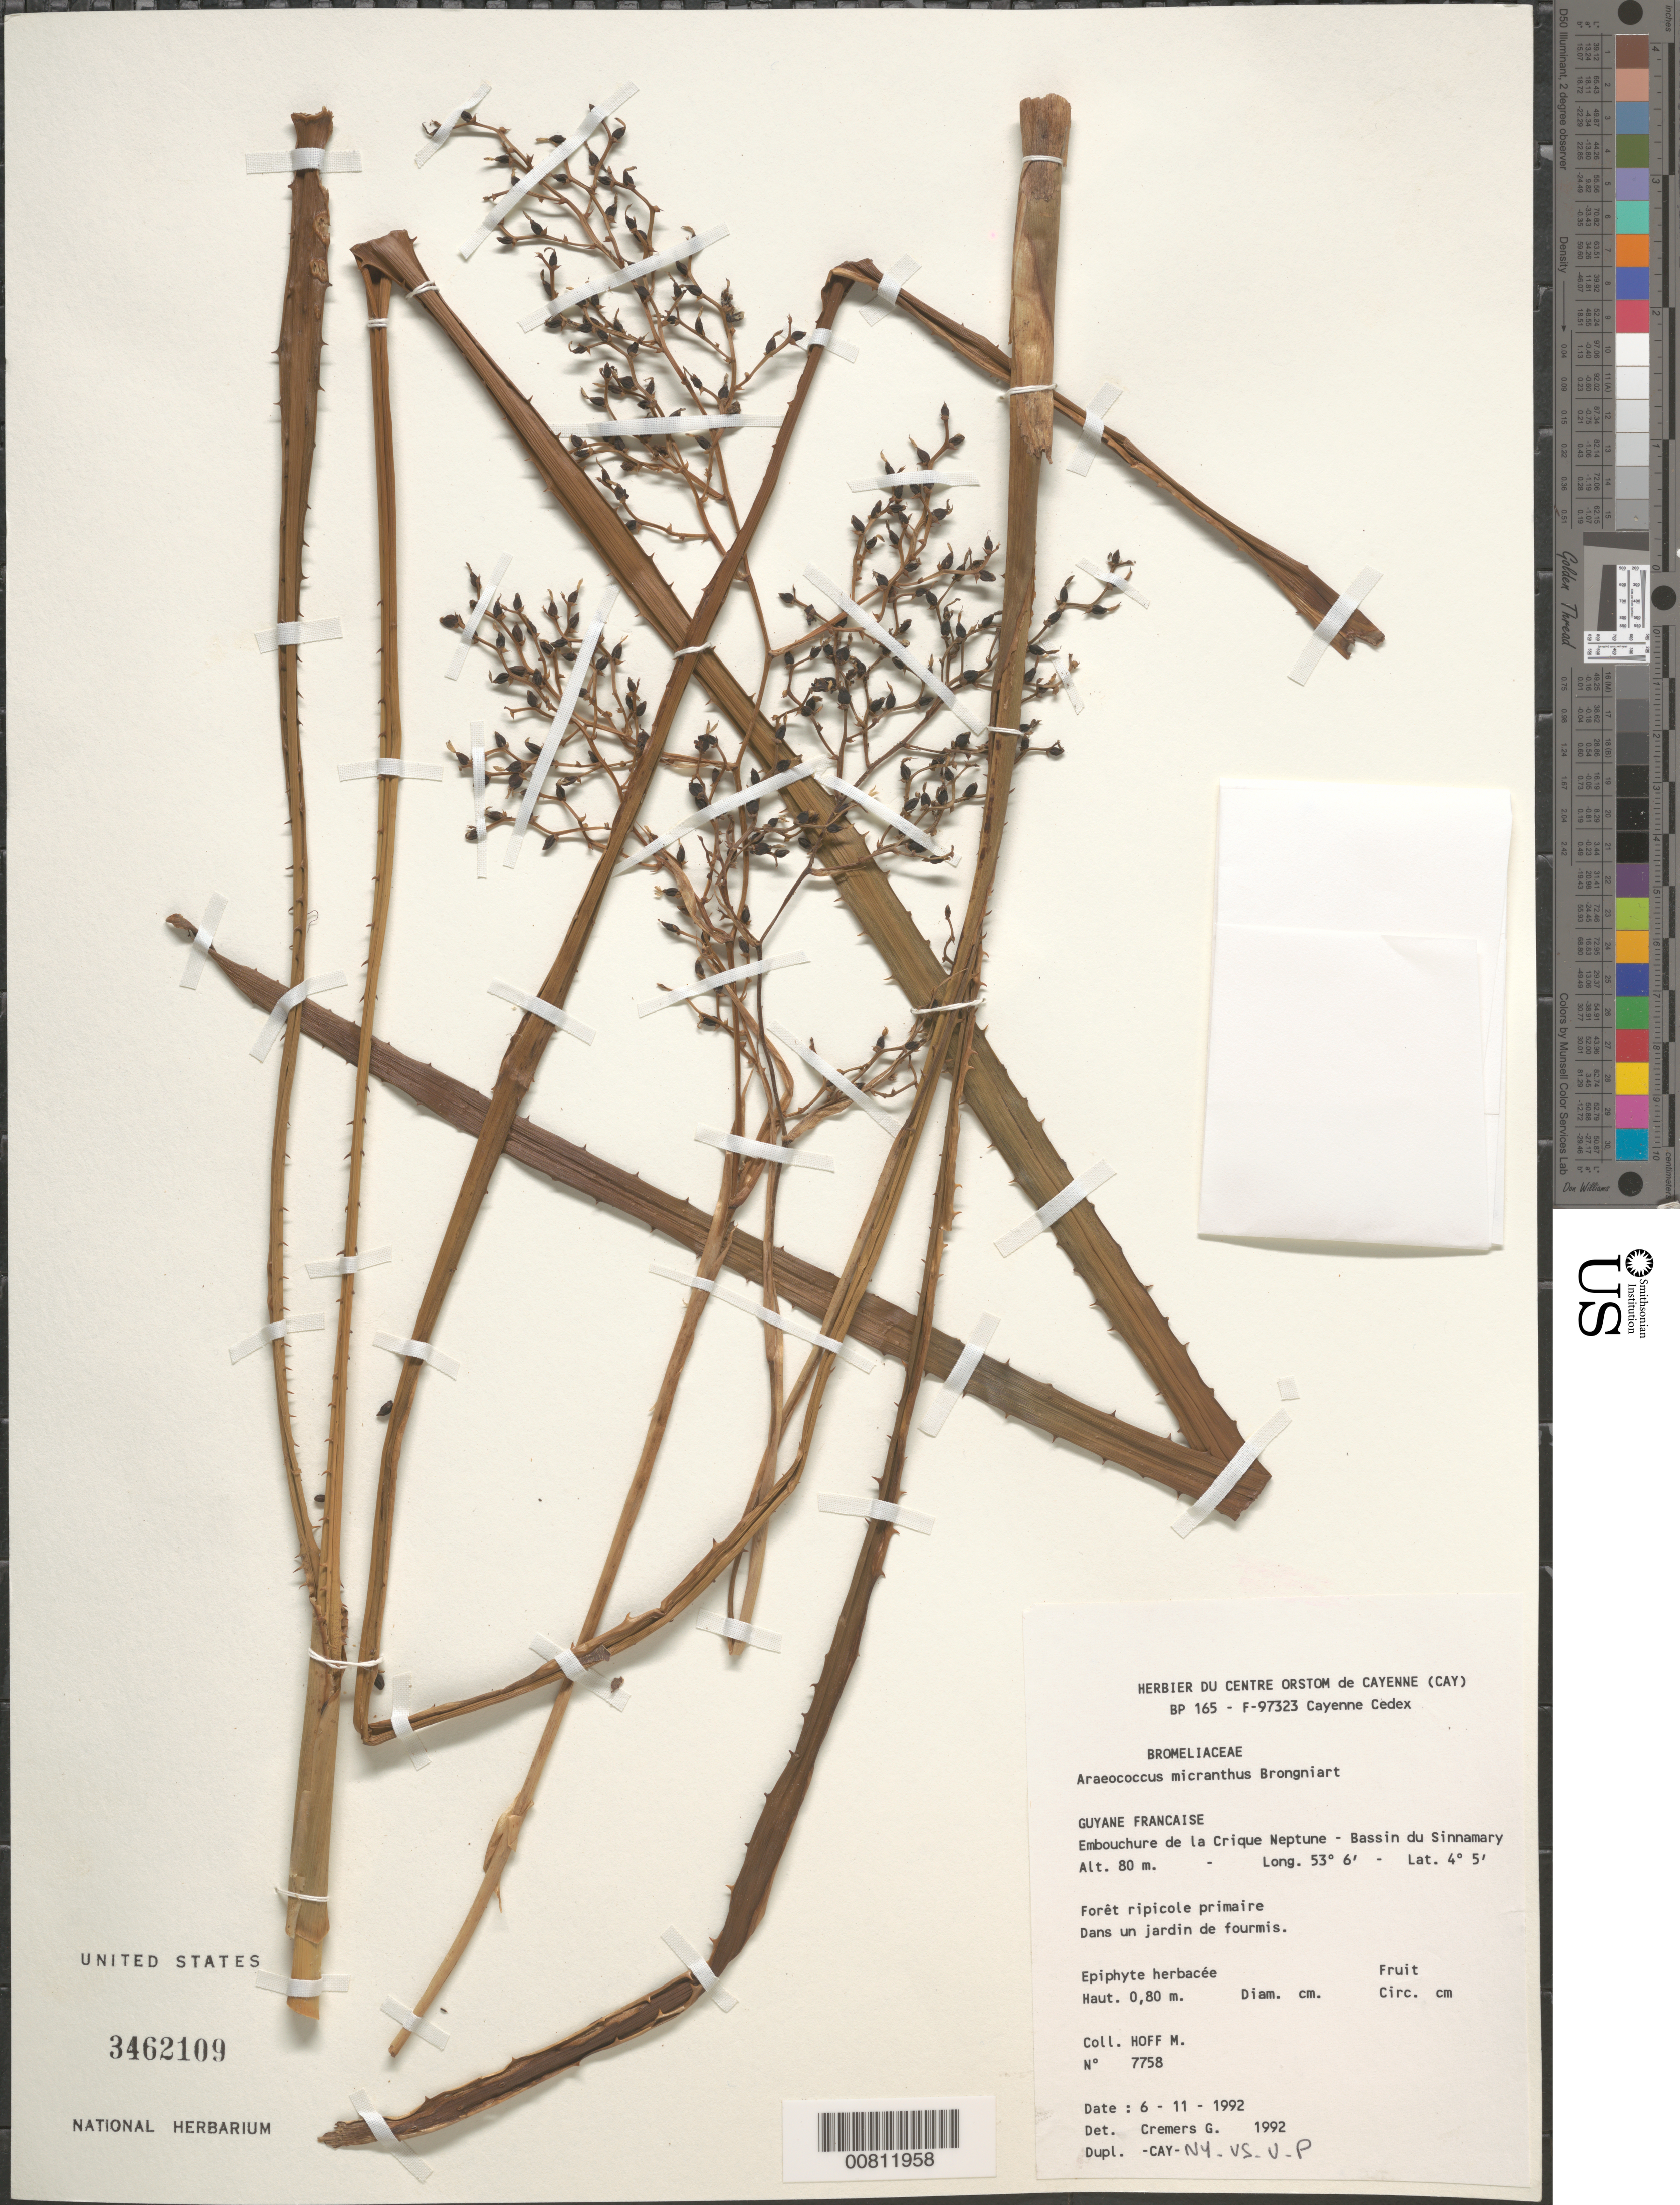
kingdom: Plantae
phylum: Tracheophyta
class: Liliopsida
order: Poales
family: Bromeliaceae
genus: Araeococcus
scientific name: Araeococcus micranthus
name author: Brongn.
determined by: Cremers, Georges A.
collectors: M. Hoff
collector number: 7758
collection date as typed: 6-Nov-92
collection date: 1992-11-06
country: French Guiana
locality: Crique Neptune, embouchure, Bassin du Sinnamary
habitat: Forêt ripicole primaire; dans un jardin de fourmis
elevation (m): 80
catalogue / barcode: US 3462109